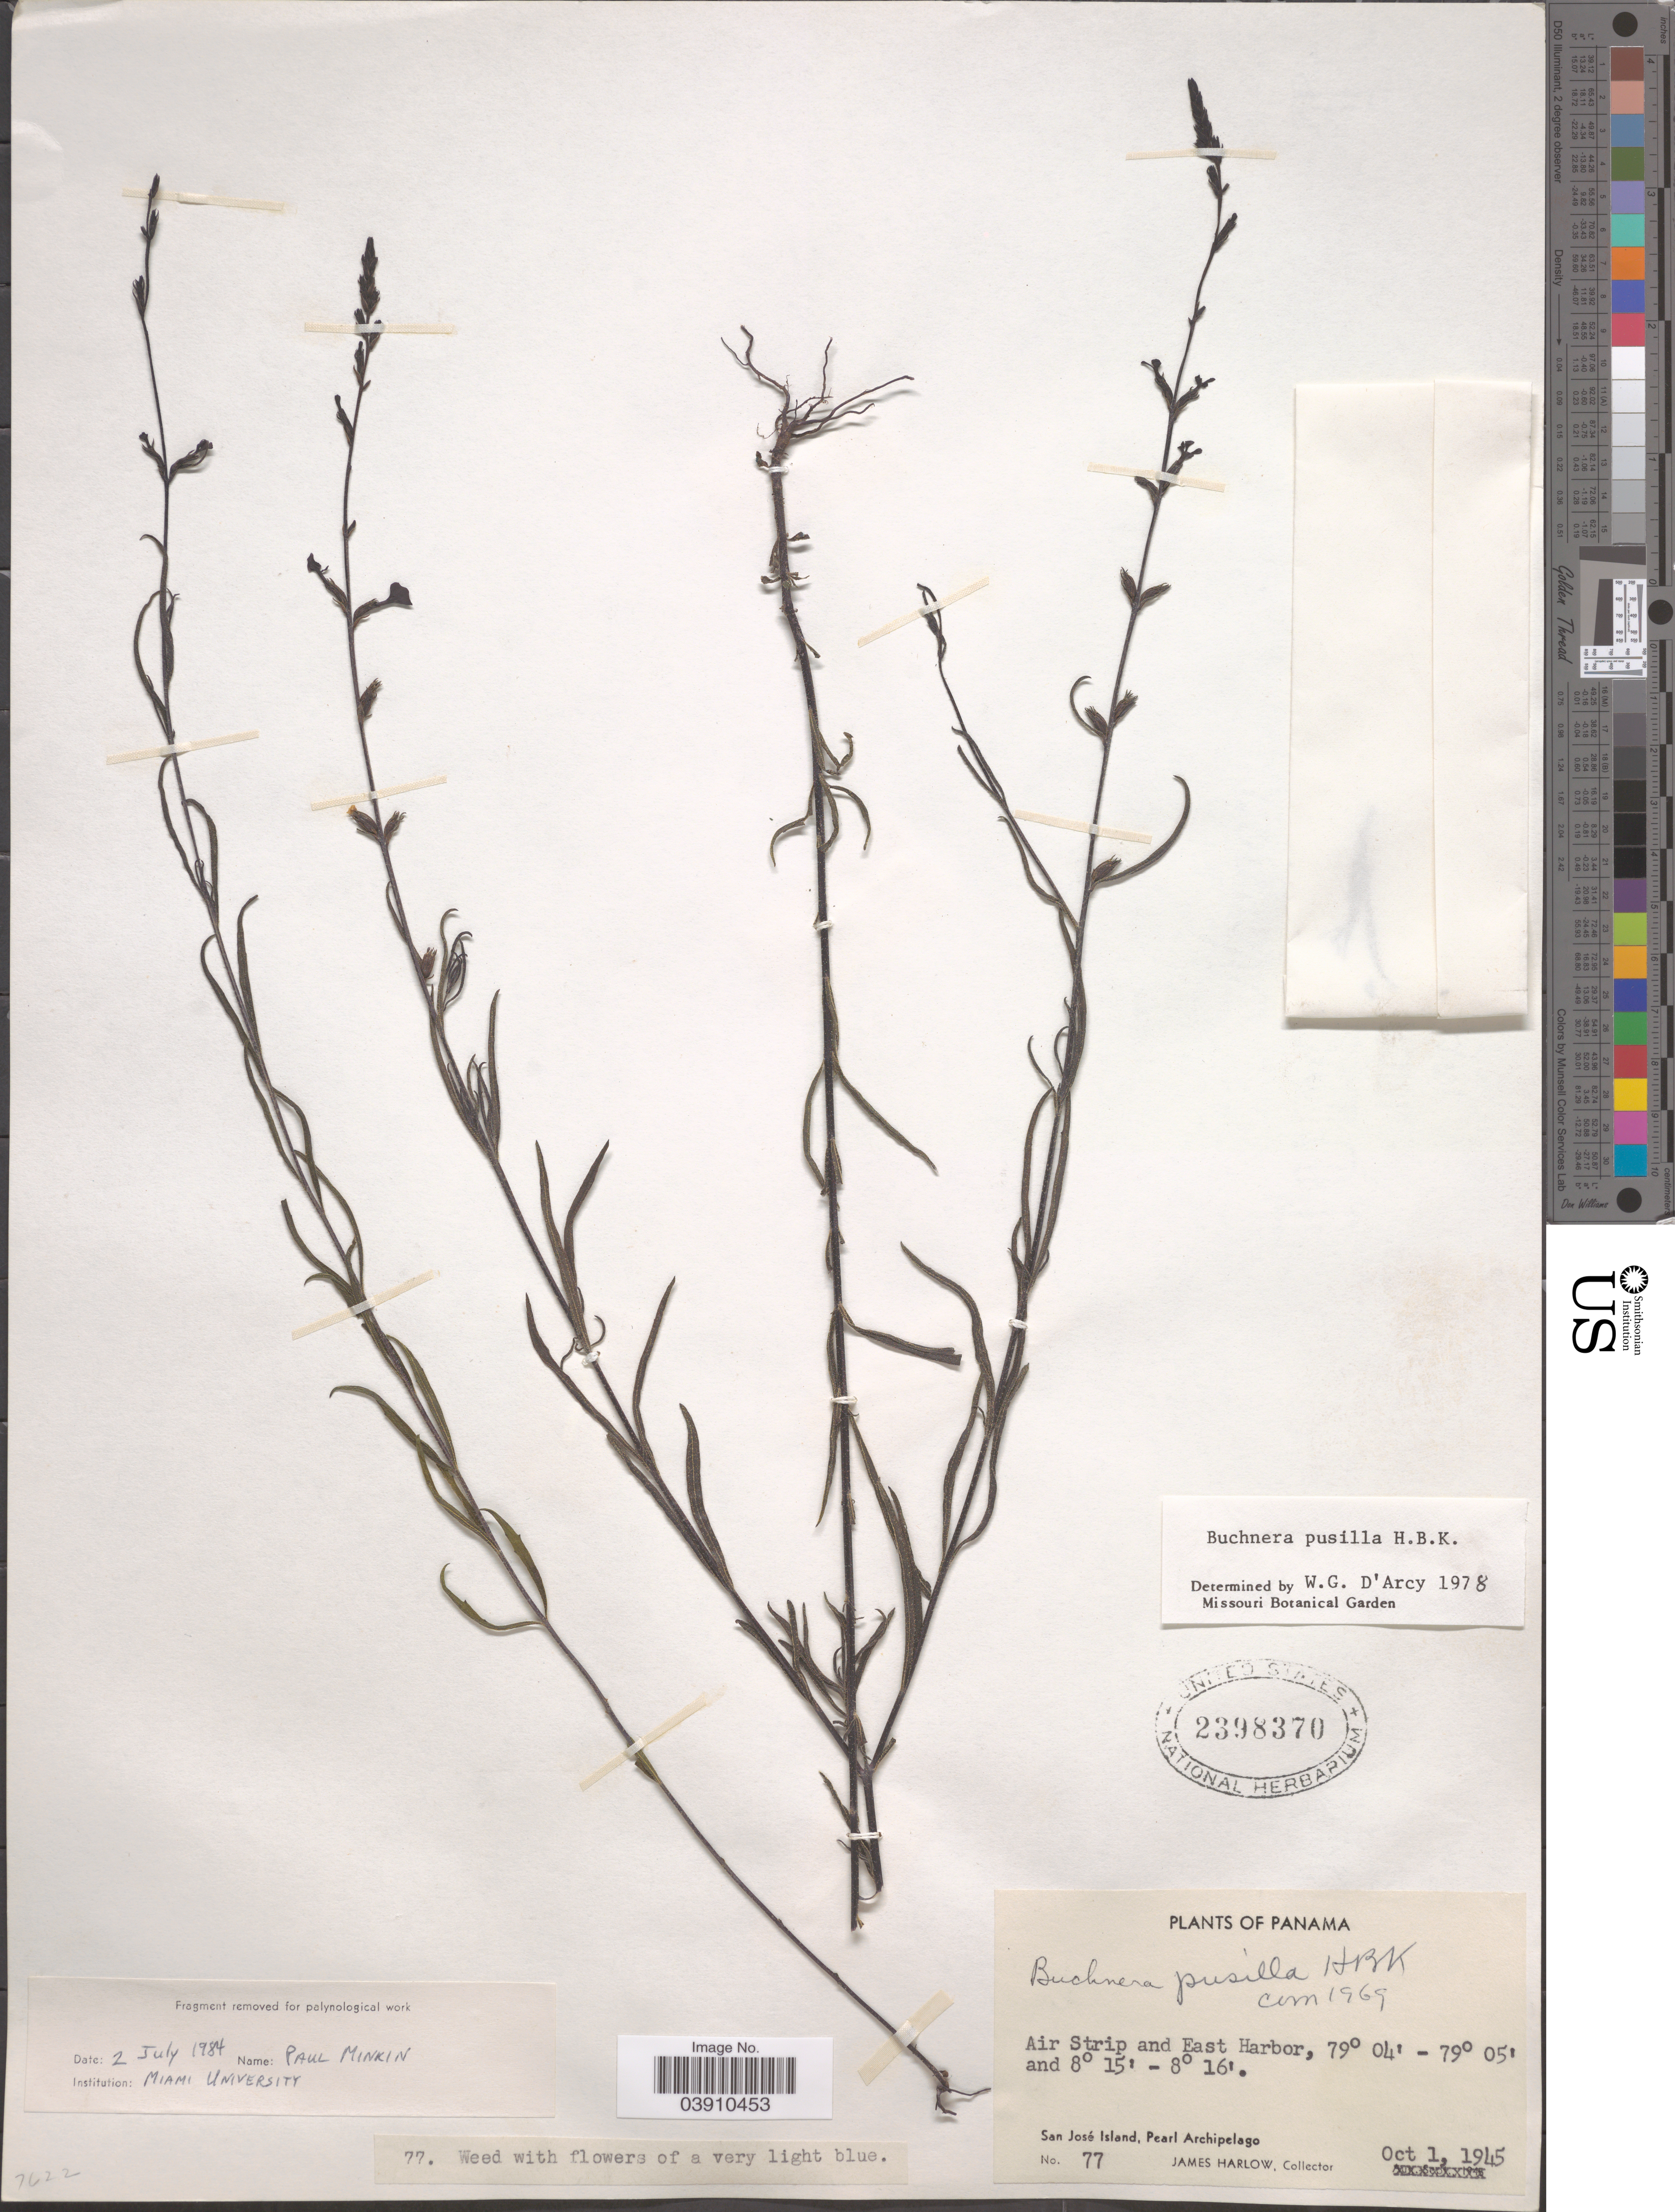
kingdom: Plantae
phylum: Tracheophyta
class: Magnoliopsida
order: Lamiales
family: Orobanchaceae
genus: Buchnera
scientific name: Buchnera pusilla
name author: Kunth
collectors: J. Harlow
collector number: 77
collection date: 1945-10-01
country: Panama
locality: Air Strip and East Harbor, San José Island, Pearl Archipelago.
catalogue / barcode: US 2398370